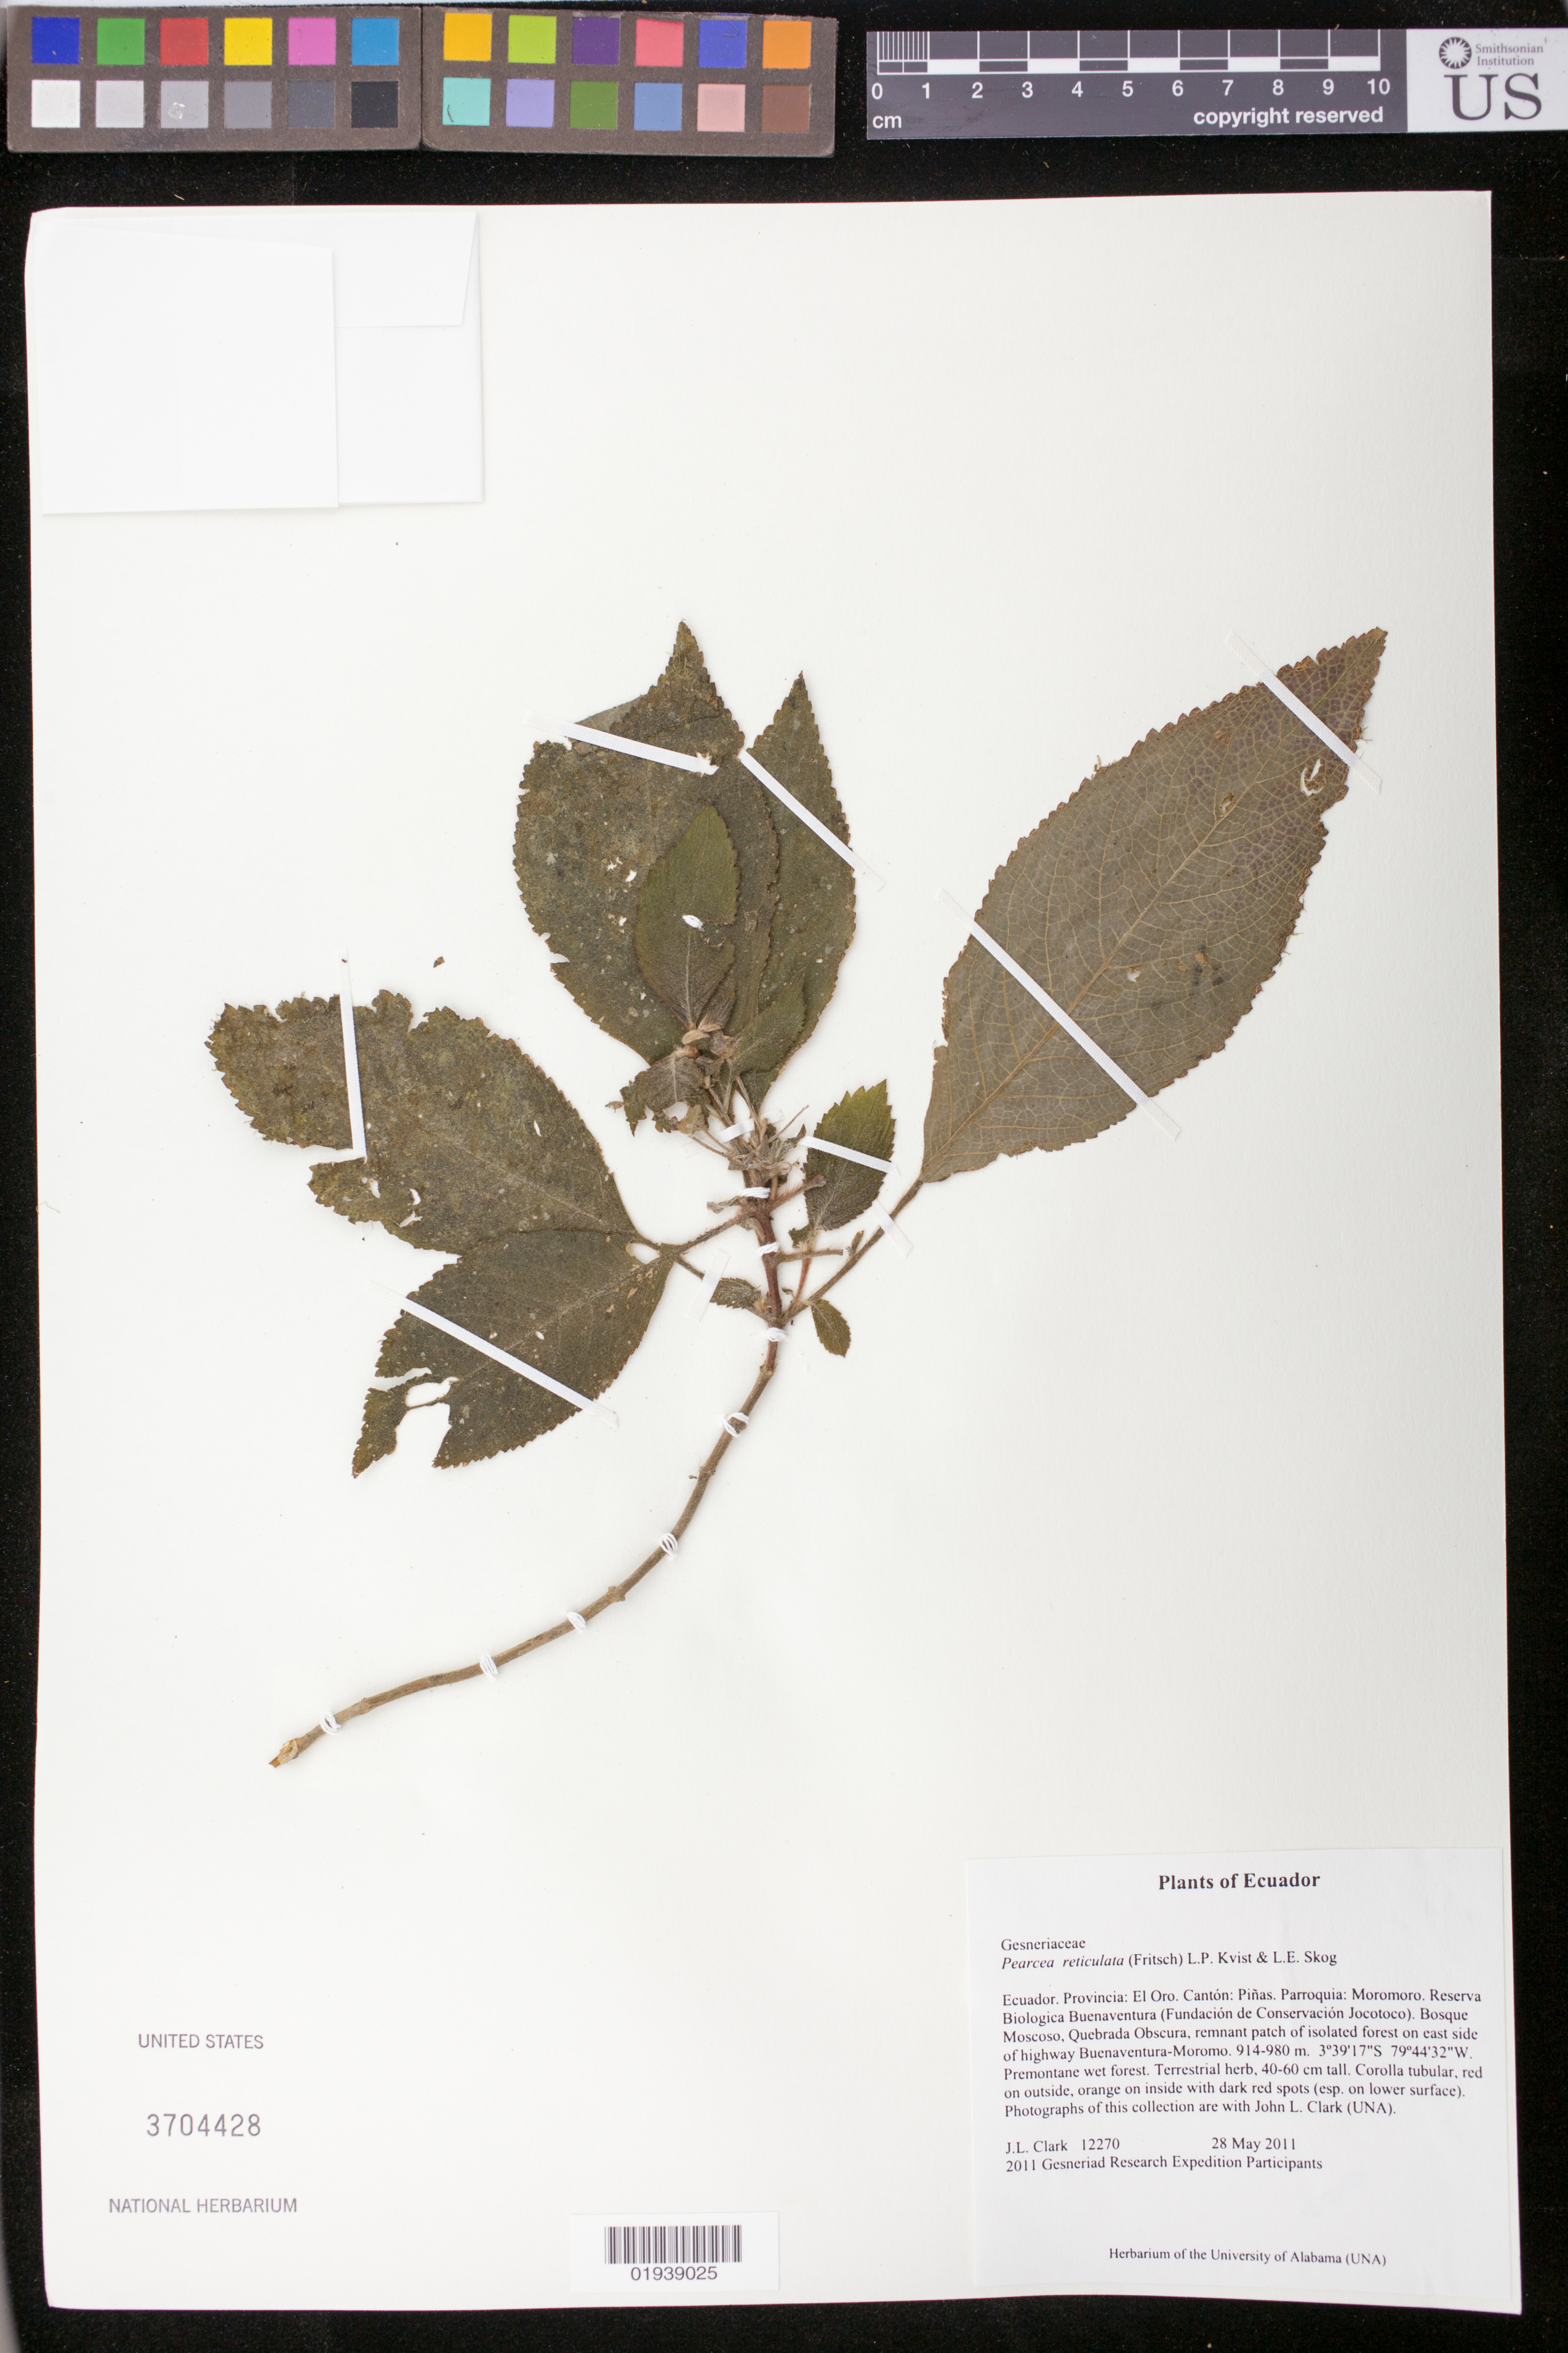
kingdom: Plantae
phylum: Tracheophyta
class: Magnoliopsida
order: Lamiales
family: Gesneriaceae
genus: Pearcea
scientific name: Pearcea reticulata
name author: (Fritsch) L.P. Kvist & L.E. Skog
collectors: J. L. Clark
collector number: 12270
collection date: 2011-05-28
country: Ecuador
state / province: El Oro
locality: Provincia: El Oro, Canton: Pinas, Parroquia, Moromoro, Reserva Biologica Buenaventura (Fundacion de Conservacion Jocotoco), Bosque Moscoso, Quebrada Obscura, remnant patch of isolated forest on east side of highway Buenaventura-Moromo.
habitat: Premontane wet forest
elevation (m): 914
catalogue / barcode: US 3704428